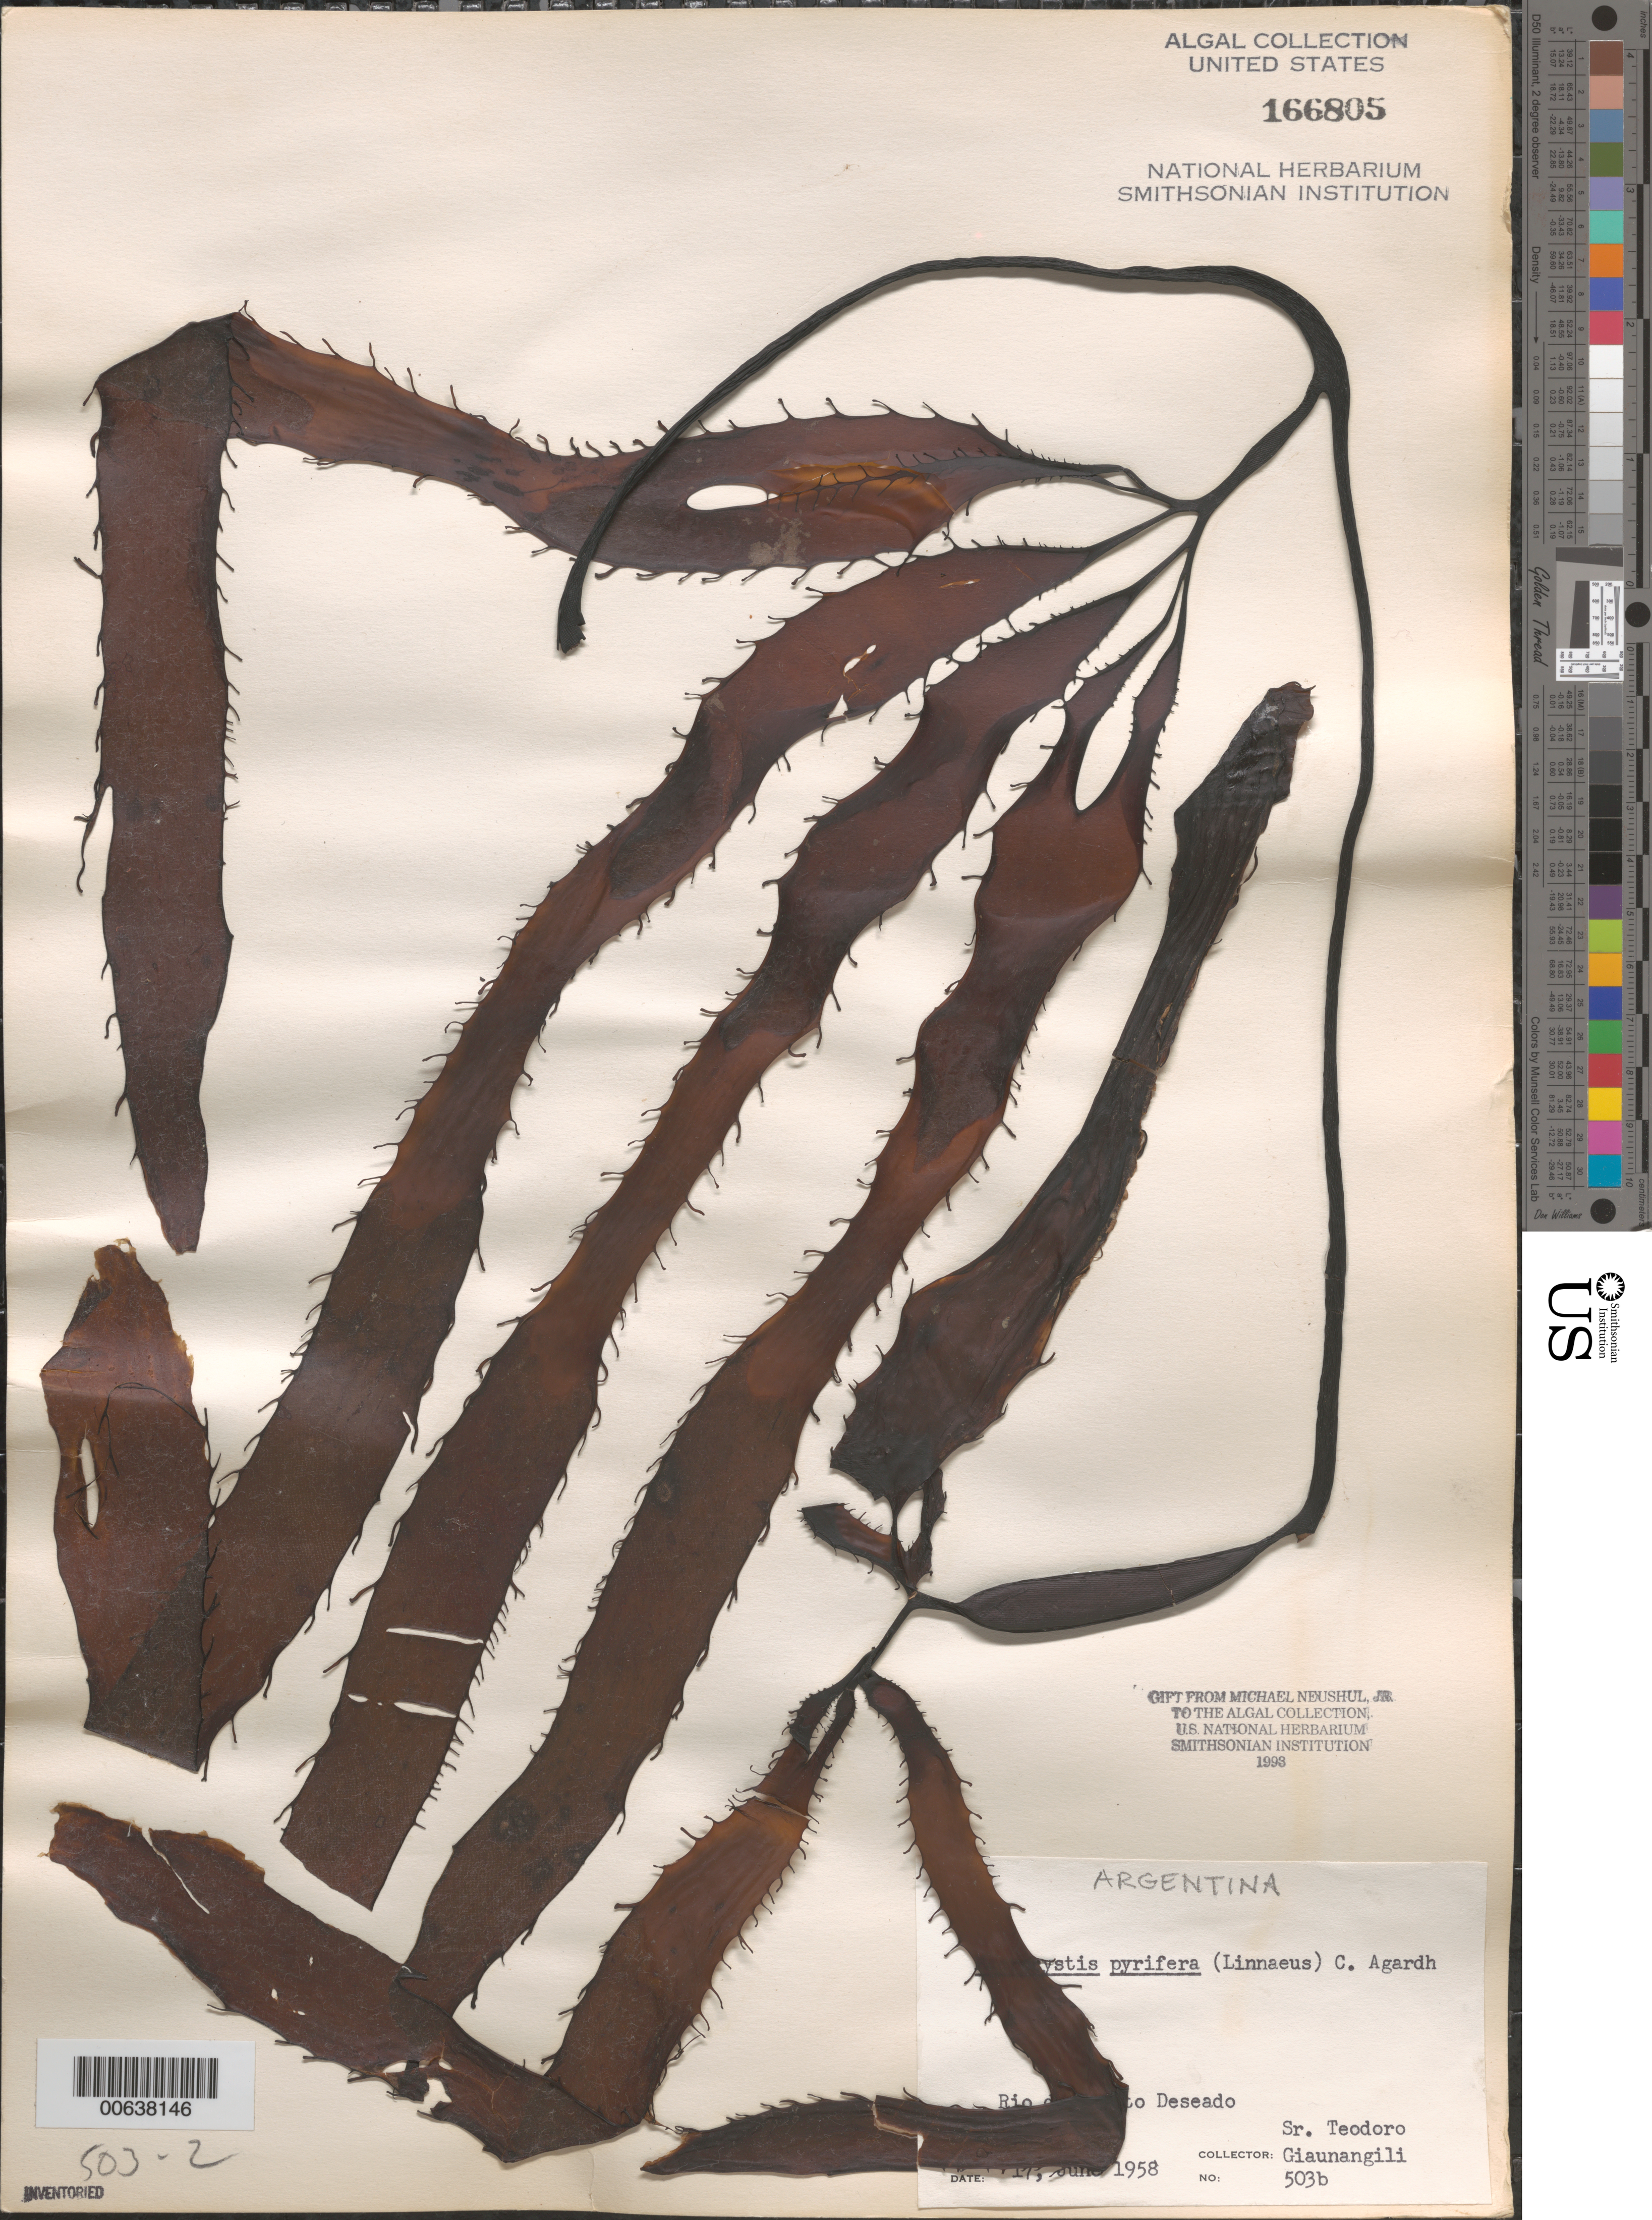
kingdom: Chromista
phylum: Ochrophyta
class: Phaeophyceae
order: Laminariales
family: Laminariaceae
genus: Macrocystis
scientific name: Macrocystis pyrifera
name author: (L.) C. Agardh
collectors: T. Giaunangili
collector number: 503b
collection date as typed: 17 Jun 1958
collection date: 1958-06-17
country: Argentina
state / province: Santa Cruz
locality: Rio de Puerto Deseado, Anancada, Patagonia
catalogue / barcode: US 166805